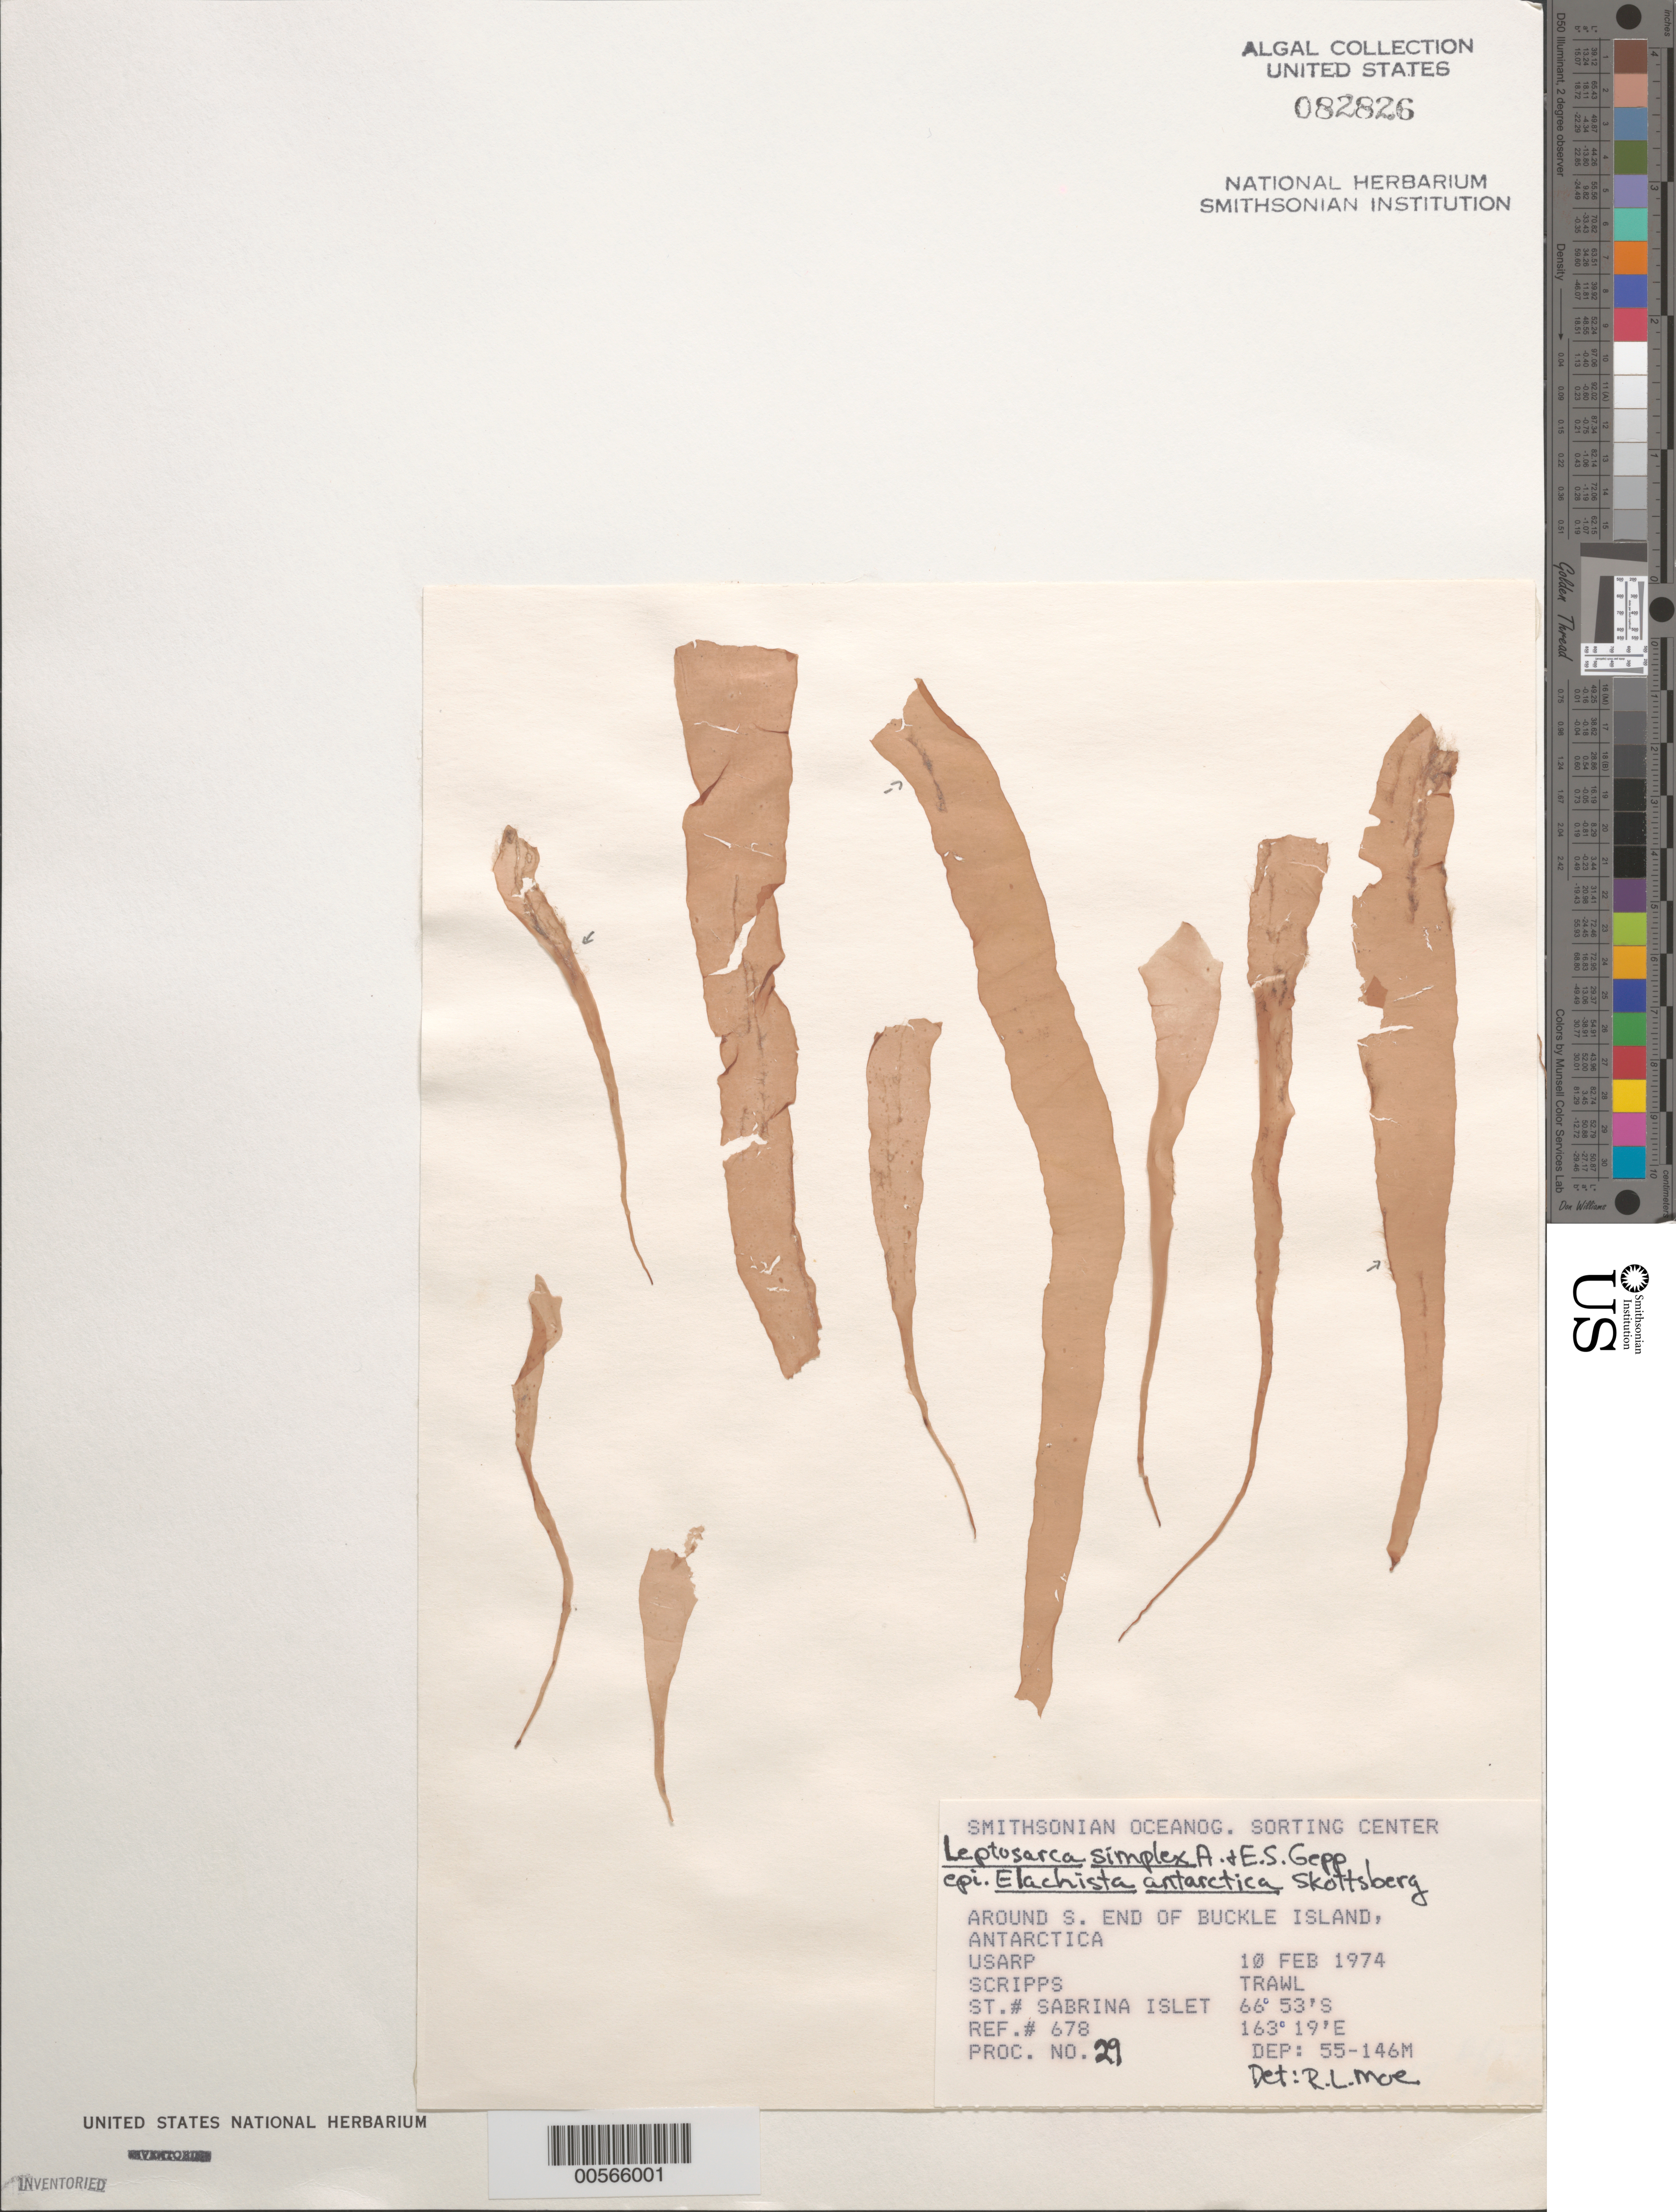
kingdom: Plantae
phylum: Rhodophyta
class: Florideophyceae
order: Palmariales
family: Palmariaceae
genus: Palmaria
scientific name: Palmaria decipiens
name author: (Reinsch) Ricker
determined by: Algae name updating Project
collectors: Scripps Institution of Oceanography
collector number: Station Sabrina Islet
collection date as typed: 10 Feb 1974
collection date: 1974-02-10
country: Antarctica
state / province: Victoria Land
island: Buckle Island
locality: South end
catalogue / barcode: US 82826